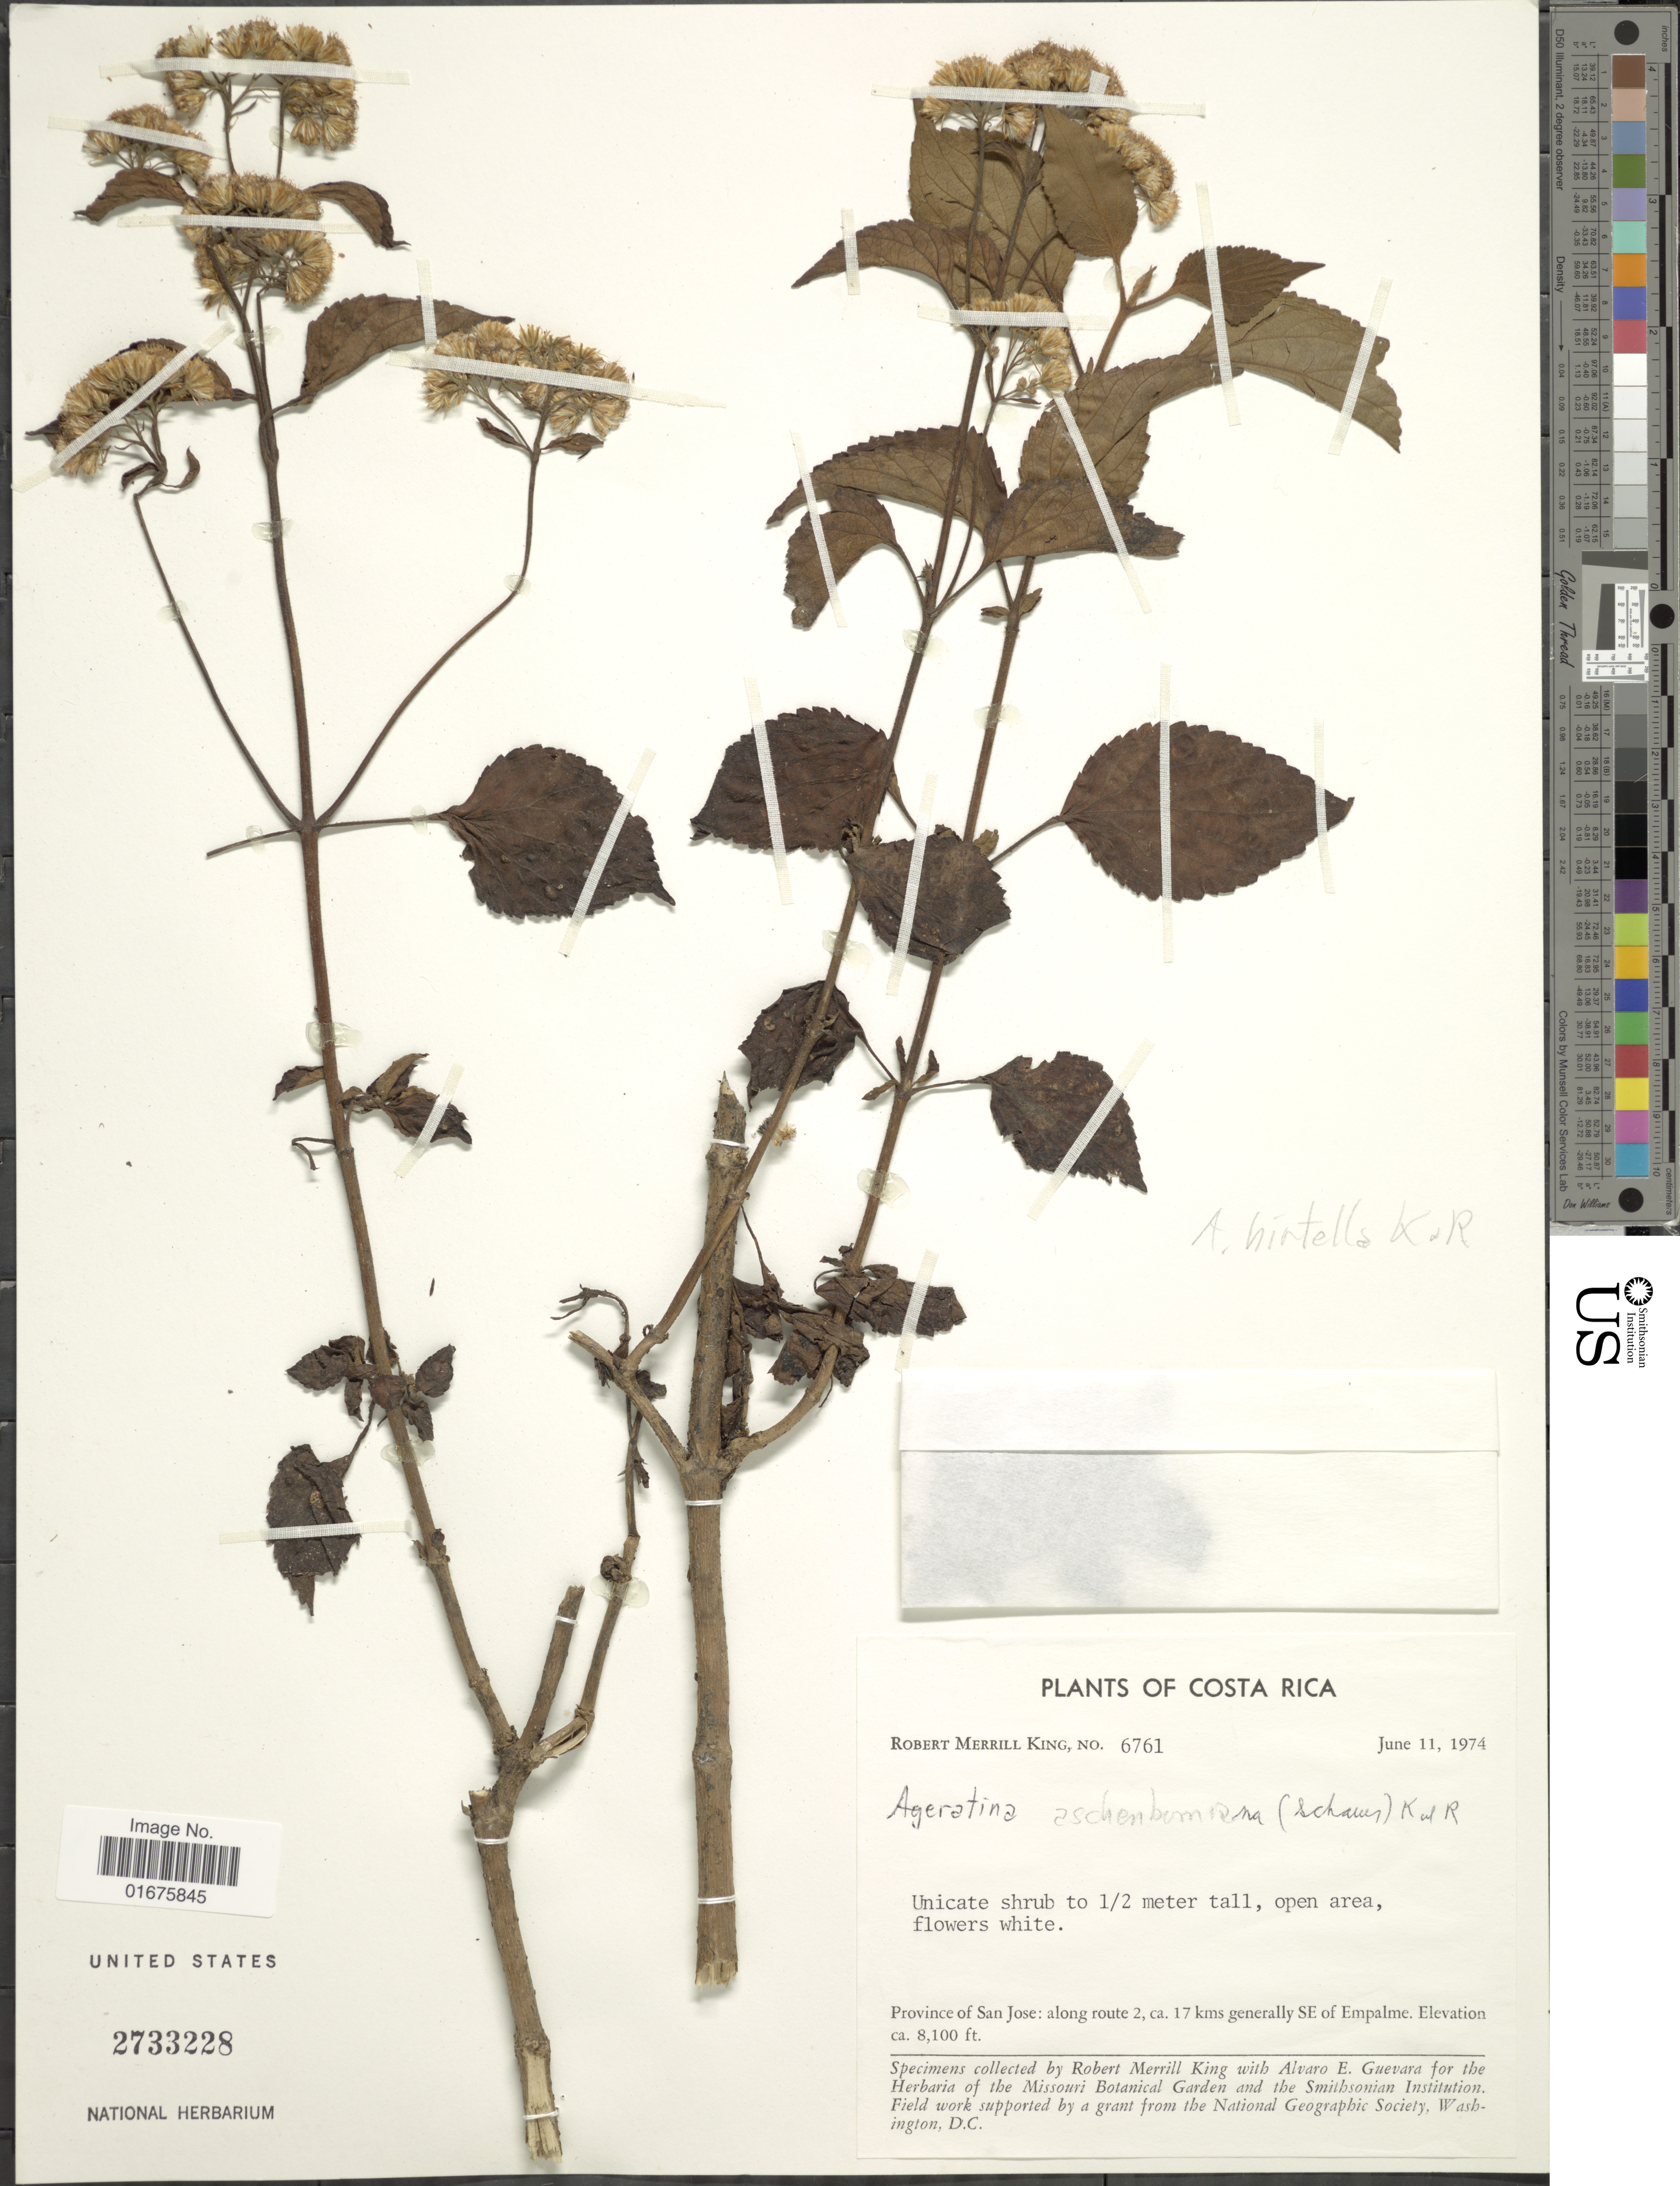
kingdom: Plantae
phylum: Tracheophyta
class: Magnoliopsida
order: Asterales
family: Asteraceae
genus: Ageratina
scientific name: Ageratina hirtella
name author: R.M. King & H. Rob.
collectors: R. M. King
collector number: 6761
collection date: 1974-06-11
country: Costa Rica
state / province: San José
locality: Unicate shrub, open area, along route 2, ca. 17 kms generally SE of Empalme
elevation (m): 2469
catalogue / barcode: US 2733228